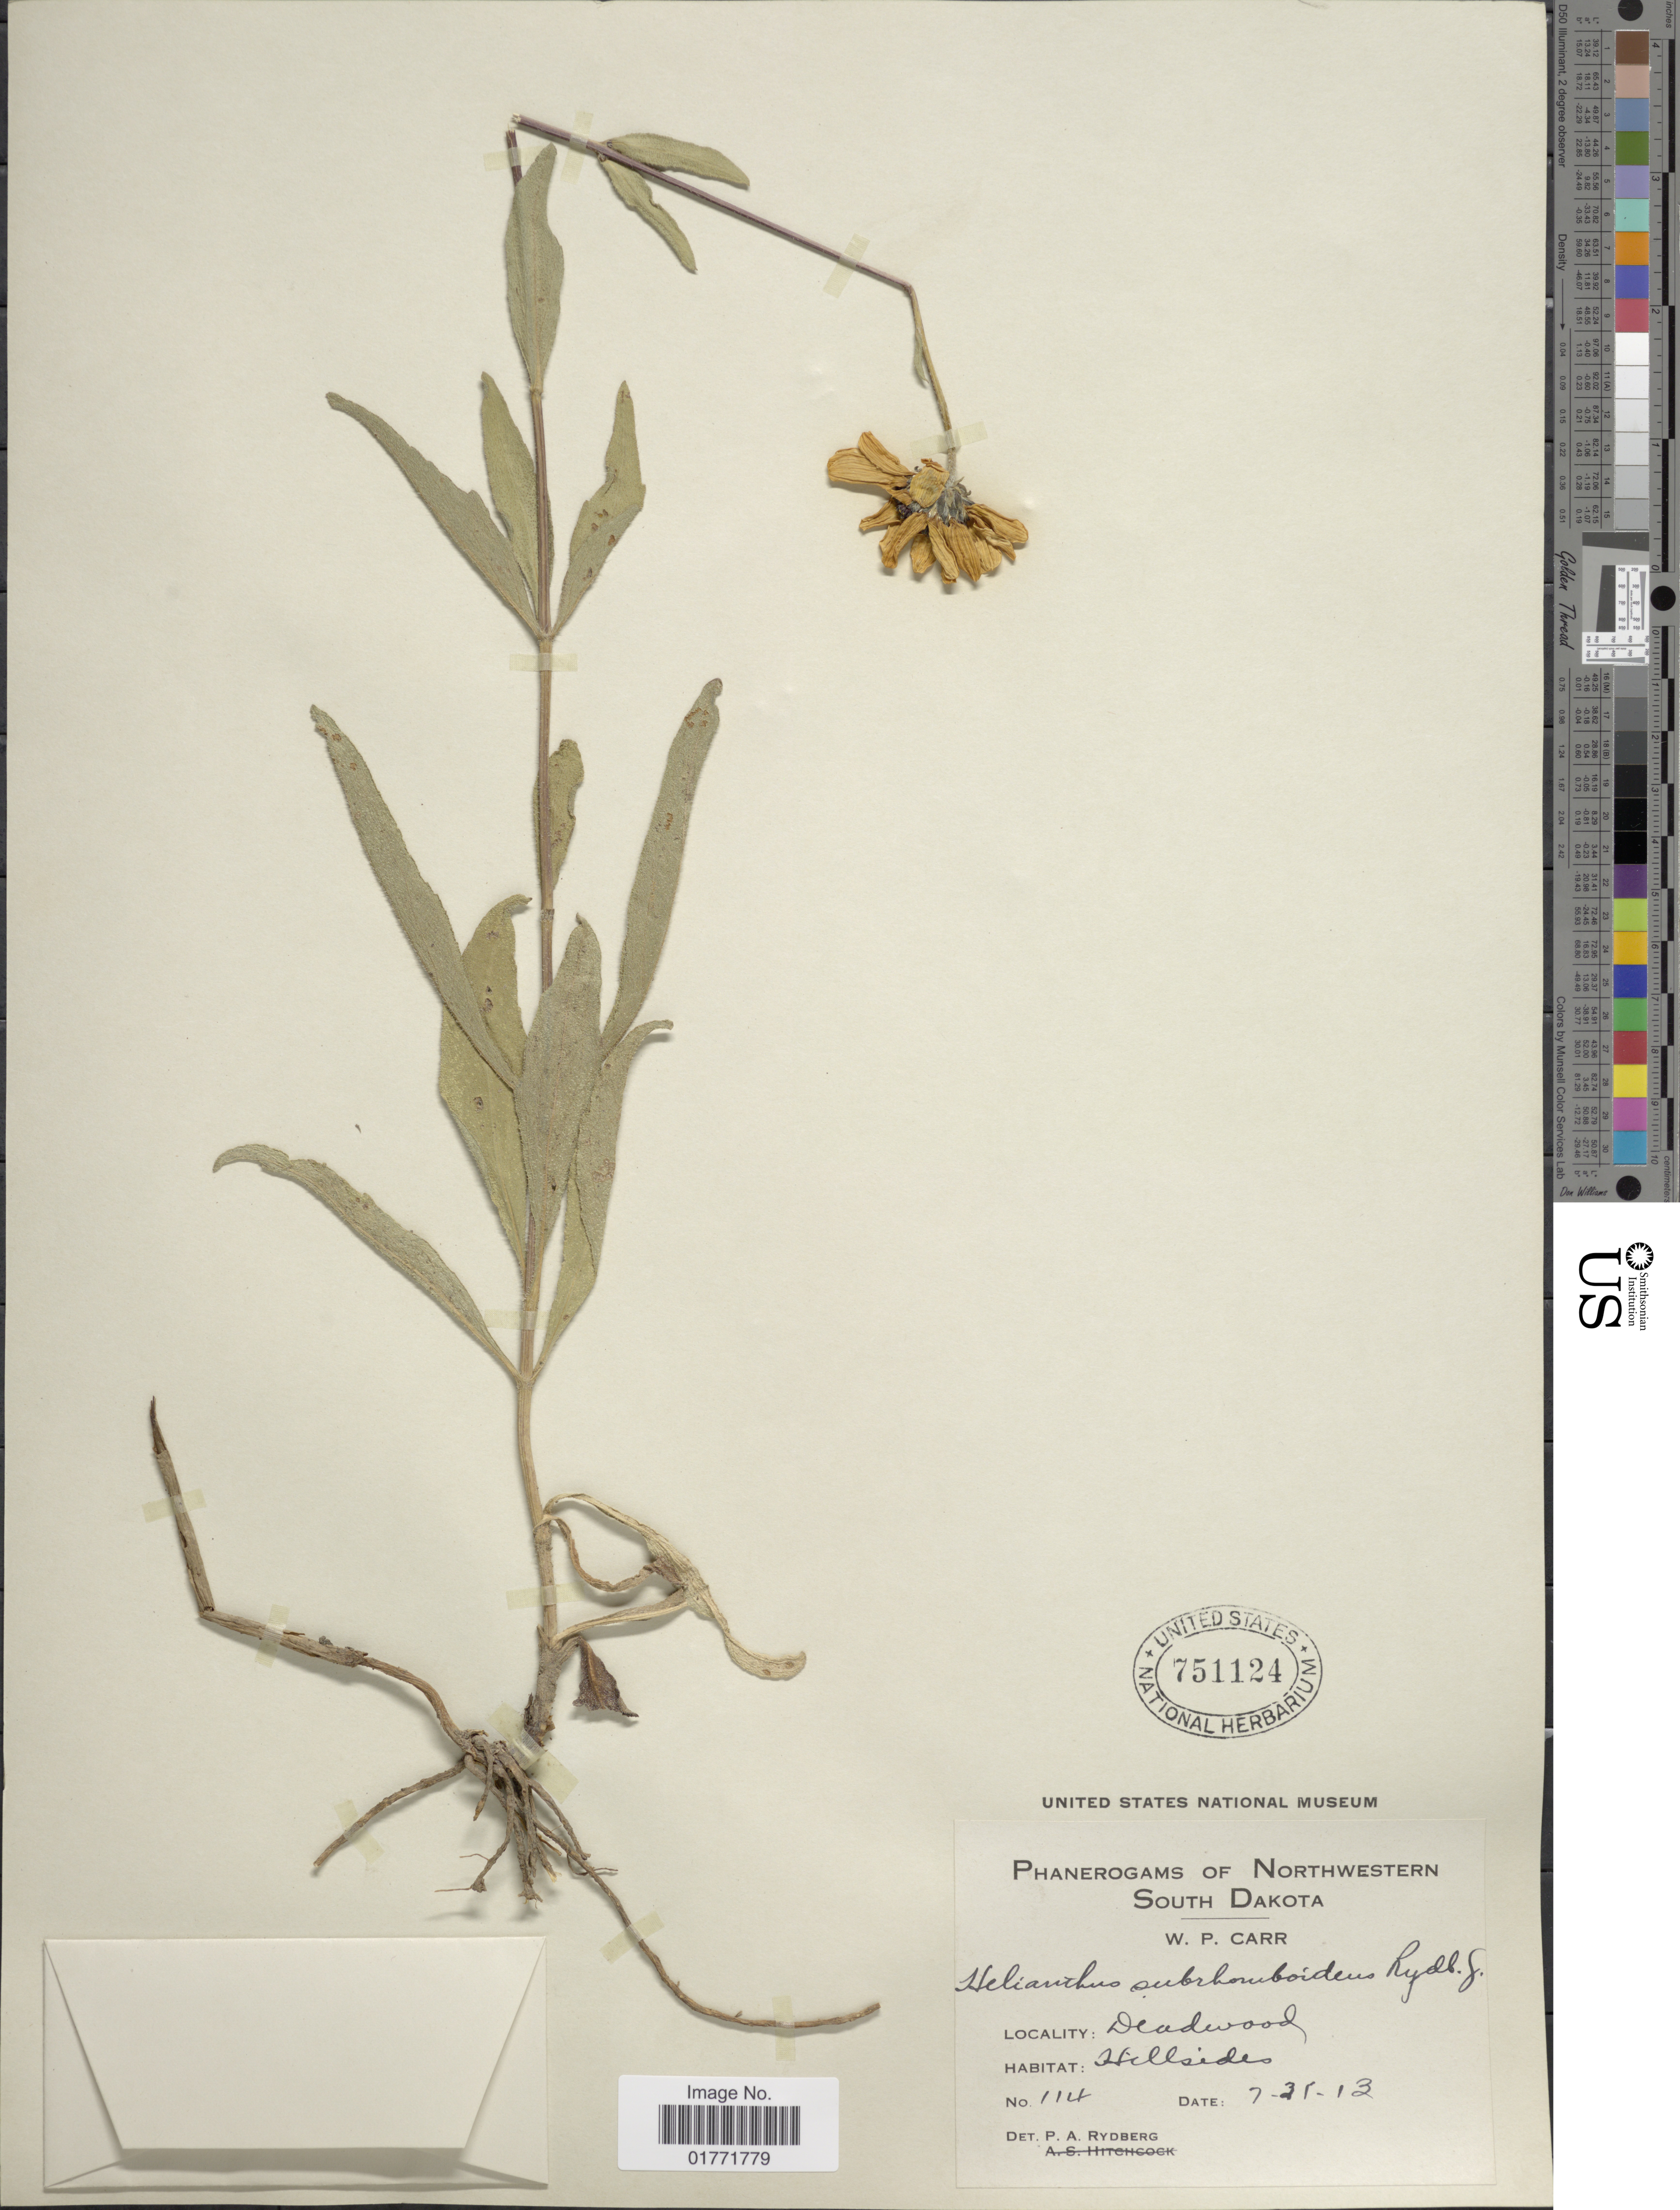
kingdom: Plantae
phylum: Tracheophyta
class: Magnoliopsida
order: Asterales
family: Asteraceae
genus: Helianthus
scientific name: Helianthus subrhomboideus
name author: Rydb.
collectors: W. Carr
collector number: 114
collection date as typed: Transcribed d/m/y: 31/7/13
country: United States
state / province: South Dakota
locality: Northwestern South Dakota. Deadwood.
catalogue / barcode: US 751124